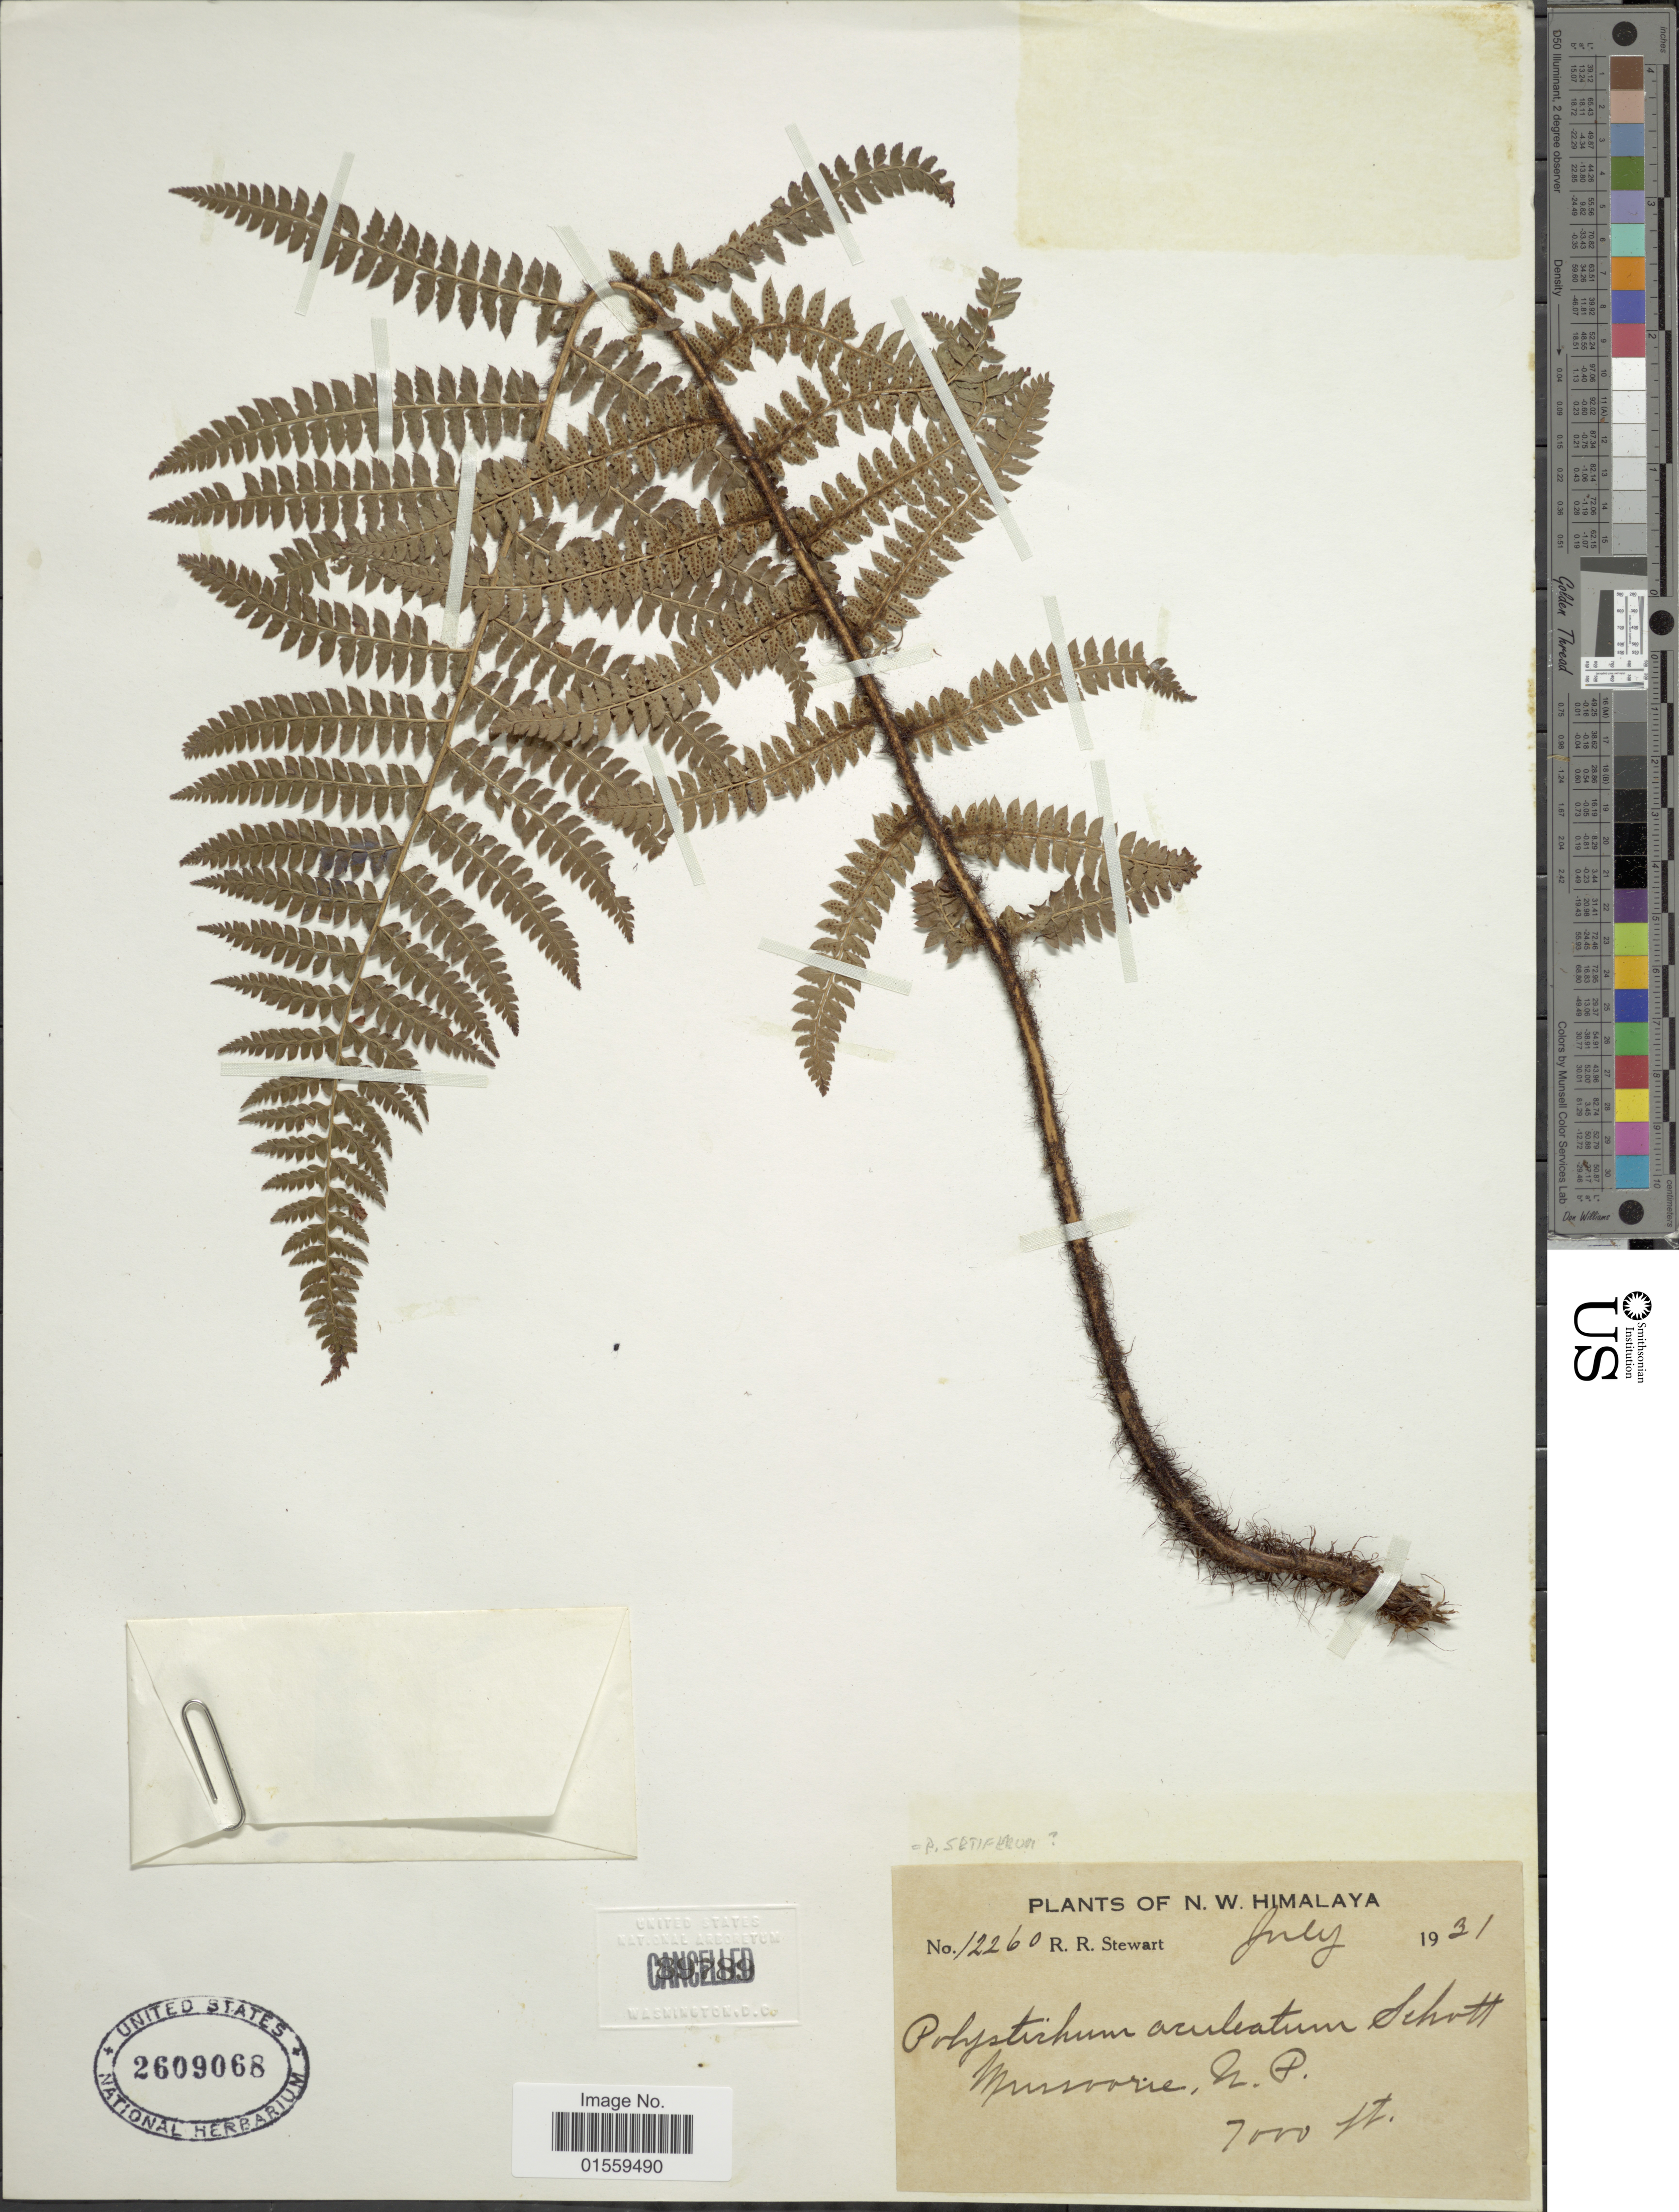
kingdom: Plantae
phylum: Tracheophyta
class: Polypodiopsida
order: Polypodiales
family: Dryopteridaceae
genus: Polystichum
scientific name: Polystichum setiferum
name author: (Forssk.) Moore ex Woynar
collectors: R. R. Stewart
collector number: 12260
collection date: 1931-07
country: India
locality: N. W. Himalaya, Mussoorie, N. P.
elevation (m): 2134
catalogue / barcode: US 2609068